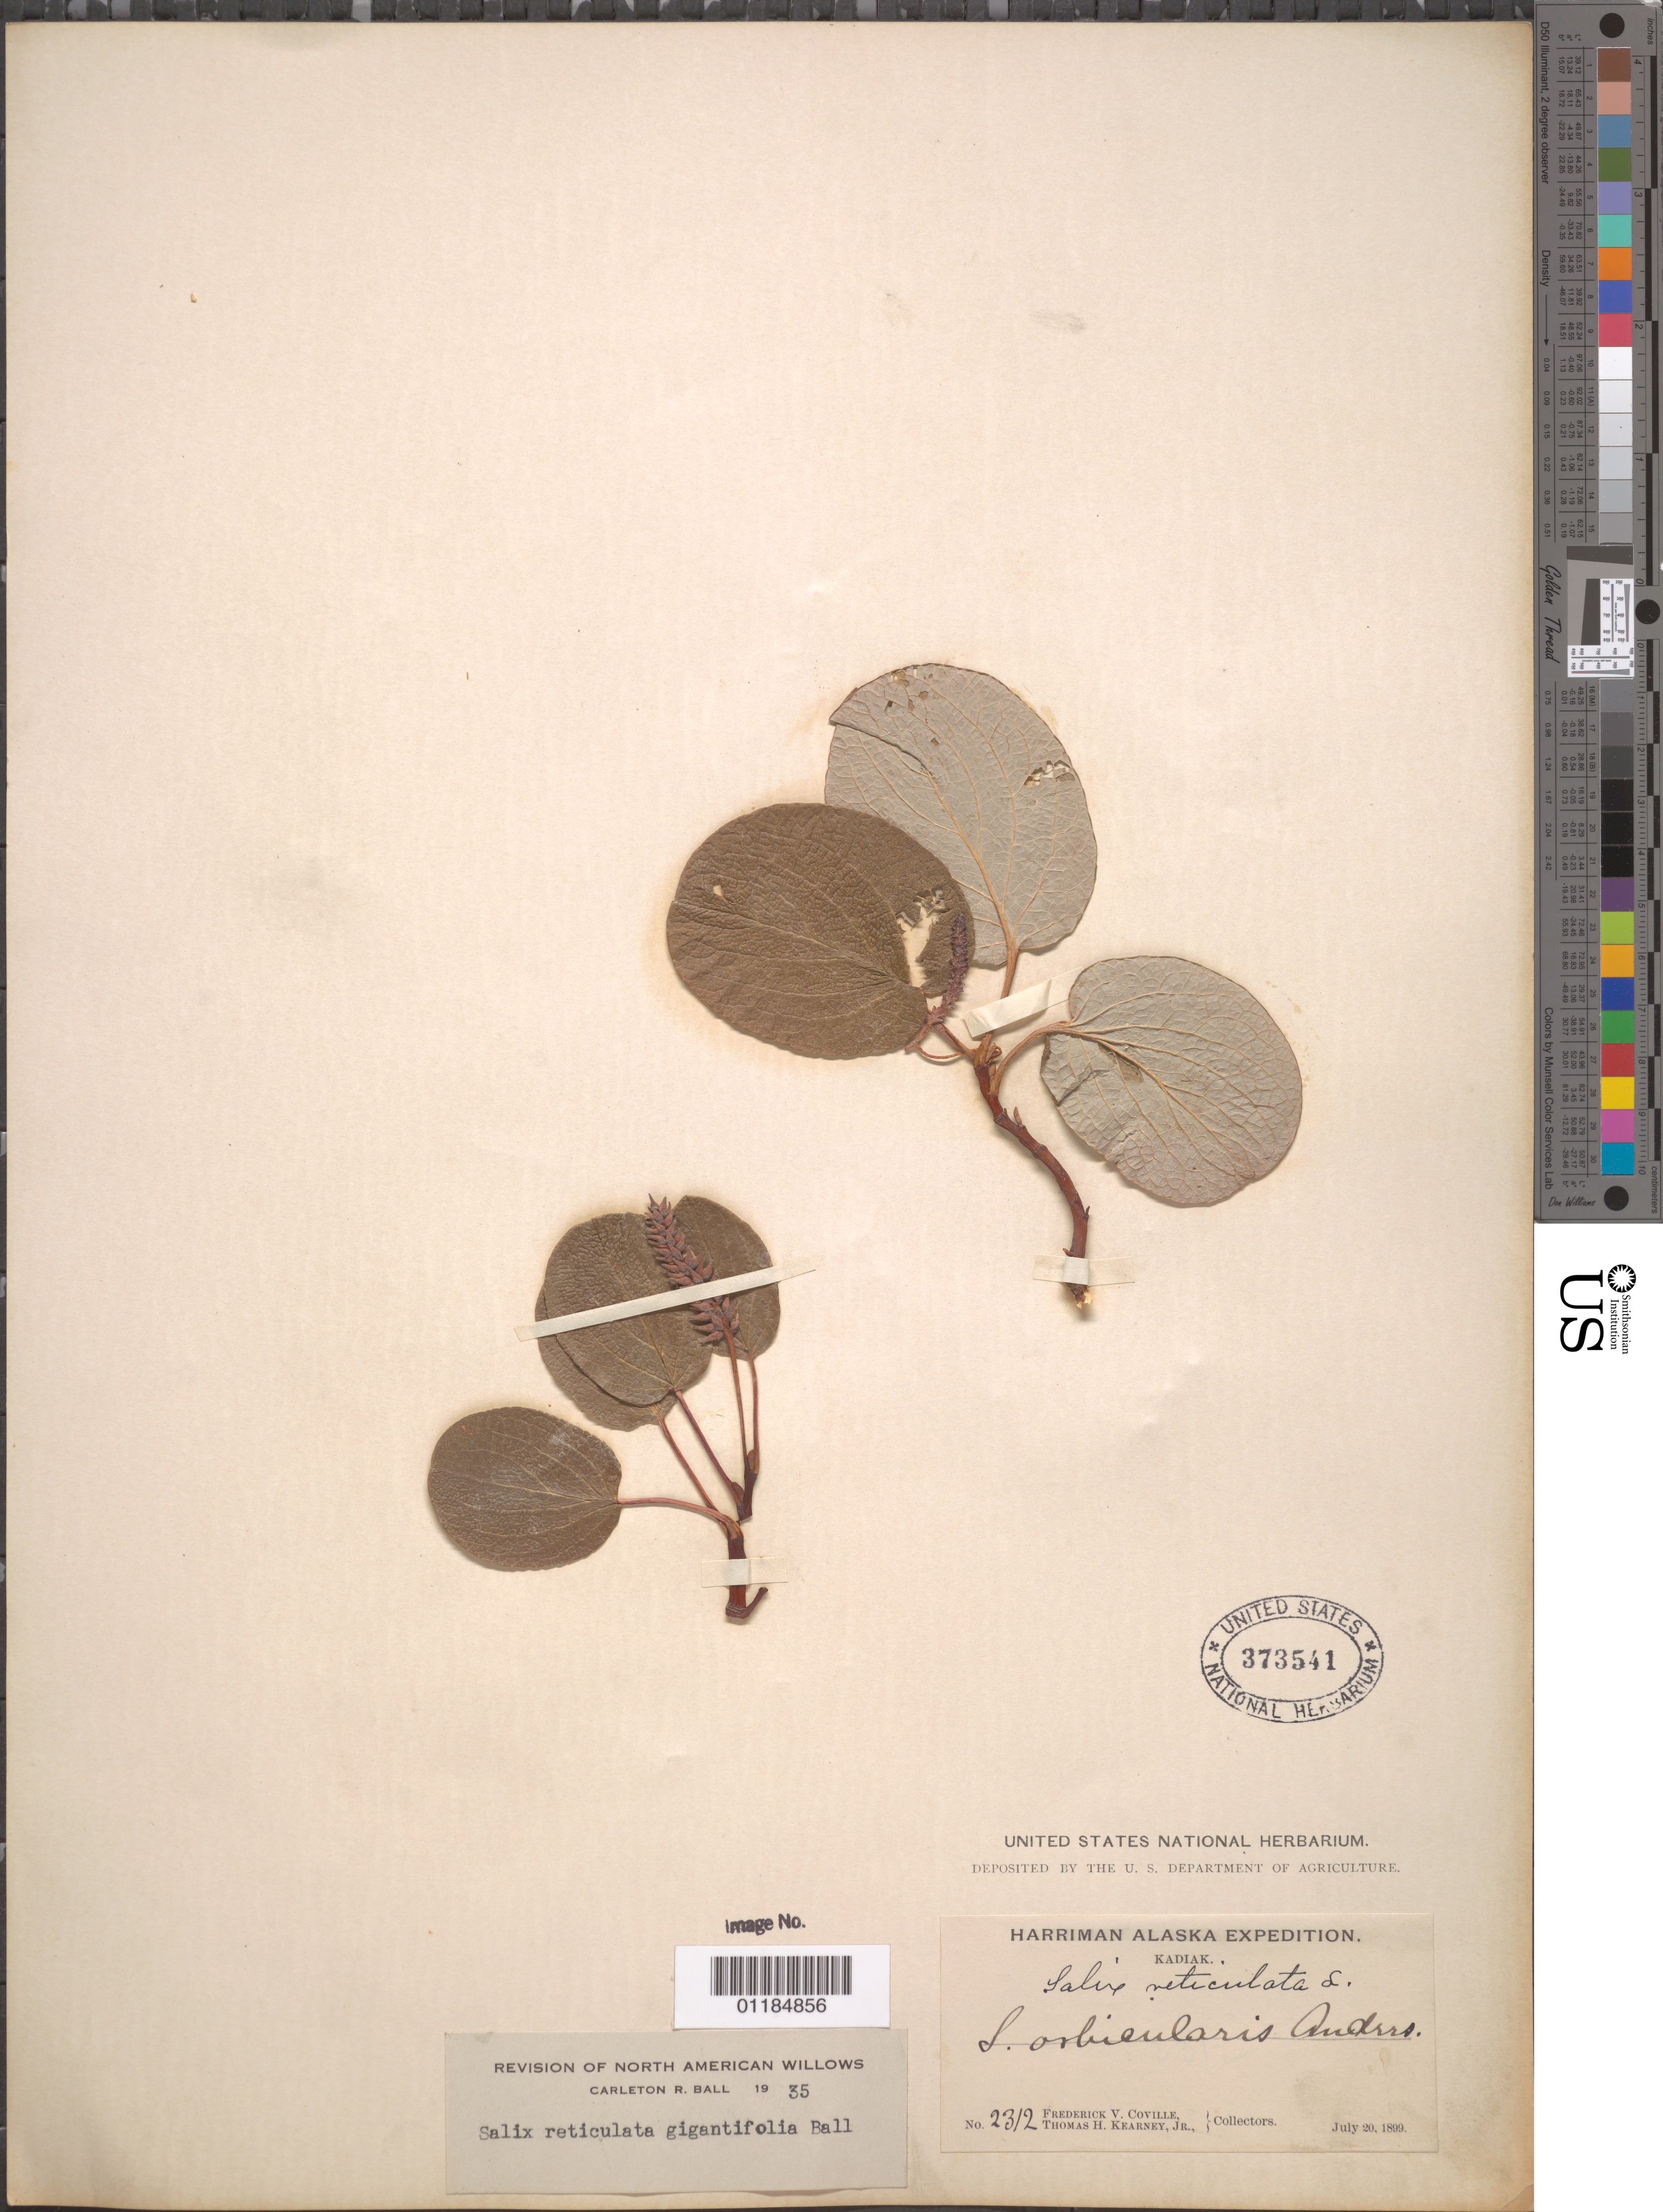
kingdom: Plantae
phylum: Tracheophyta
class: Magnoliopsida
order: Malpighiales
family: Salicaceae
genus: Salix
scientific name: Salix reticulata var. gigantifolia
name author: C.R. Ball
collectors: F. V. Coville & T. H. Kearney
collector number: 2312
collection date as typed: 20 Jul 1899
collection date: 1899-07-20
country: United States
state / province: Alaska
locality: Kadiak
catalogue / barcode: US 373541